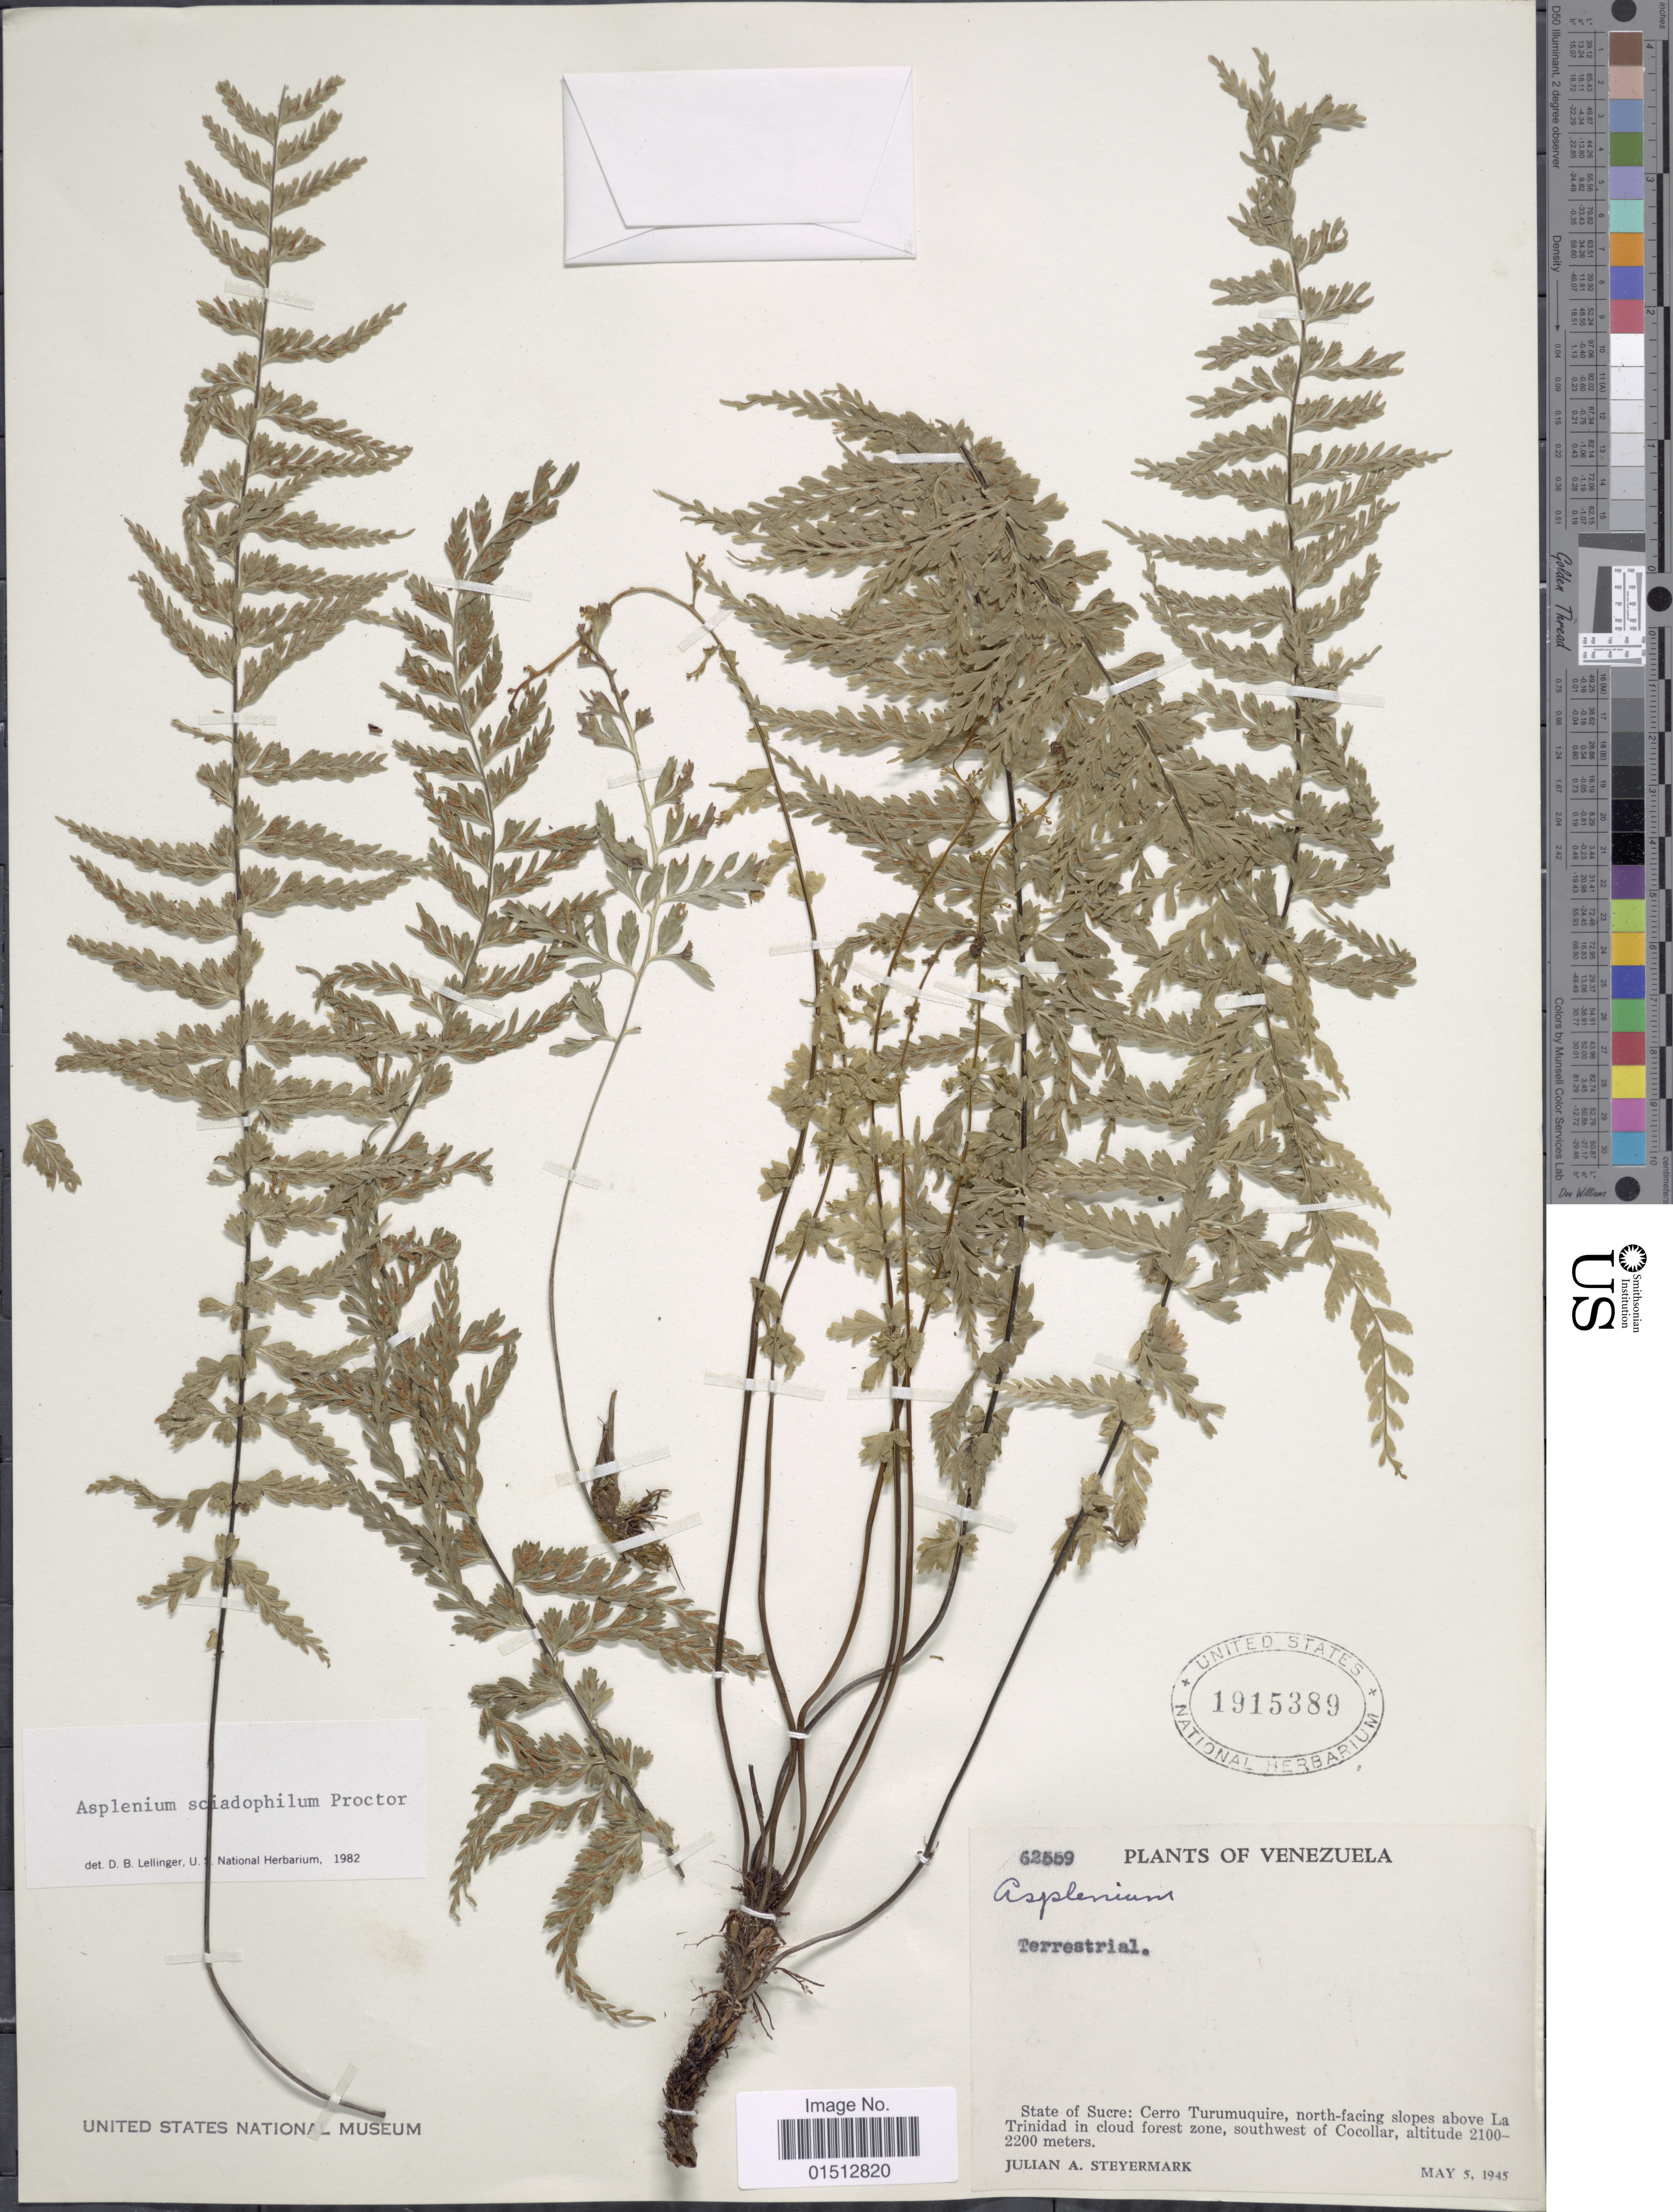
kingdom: Plantae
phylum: Tracheophyta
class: Polypodiopsida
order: Polypodiales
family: Aspleniaceae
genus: Asplenium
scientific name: Asplenium sciadophilum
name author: Proctor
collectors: J. Steyermark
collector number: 62559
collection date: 1945-05-05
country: Venezuela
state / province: Sucre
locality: Venezuela. State of Sucre: Cerro Turumuquire, north facing slopes above La Trinidad in cloud forest zone, southwest of Cocollar.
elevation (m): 2100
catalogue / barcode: US 1915389